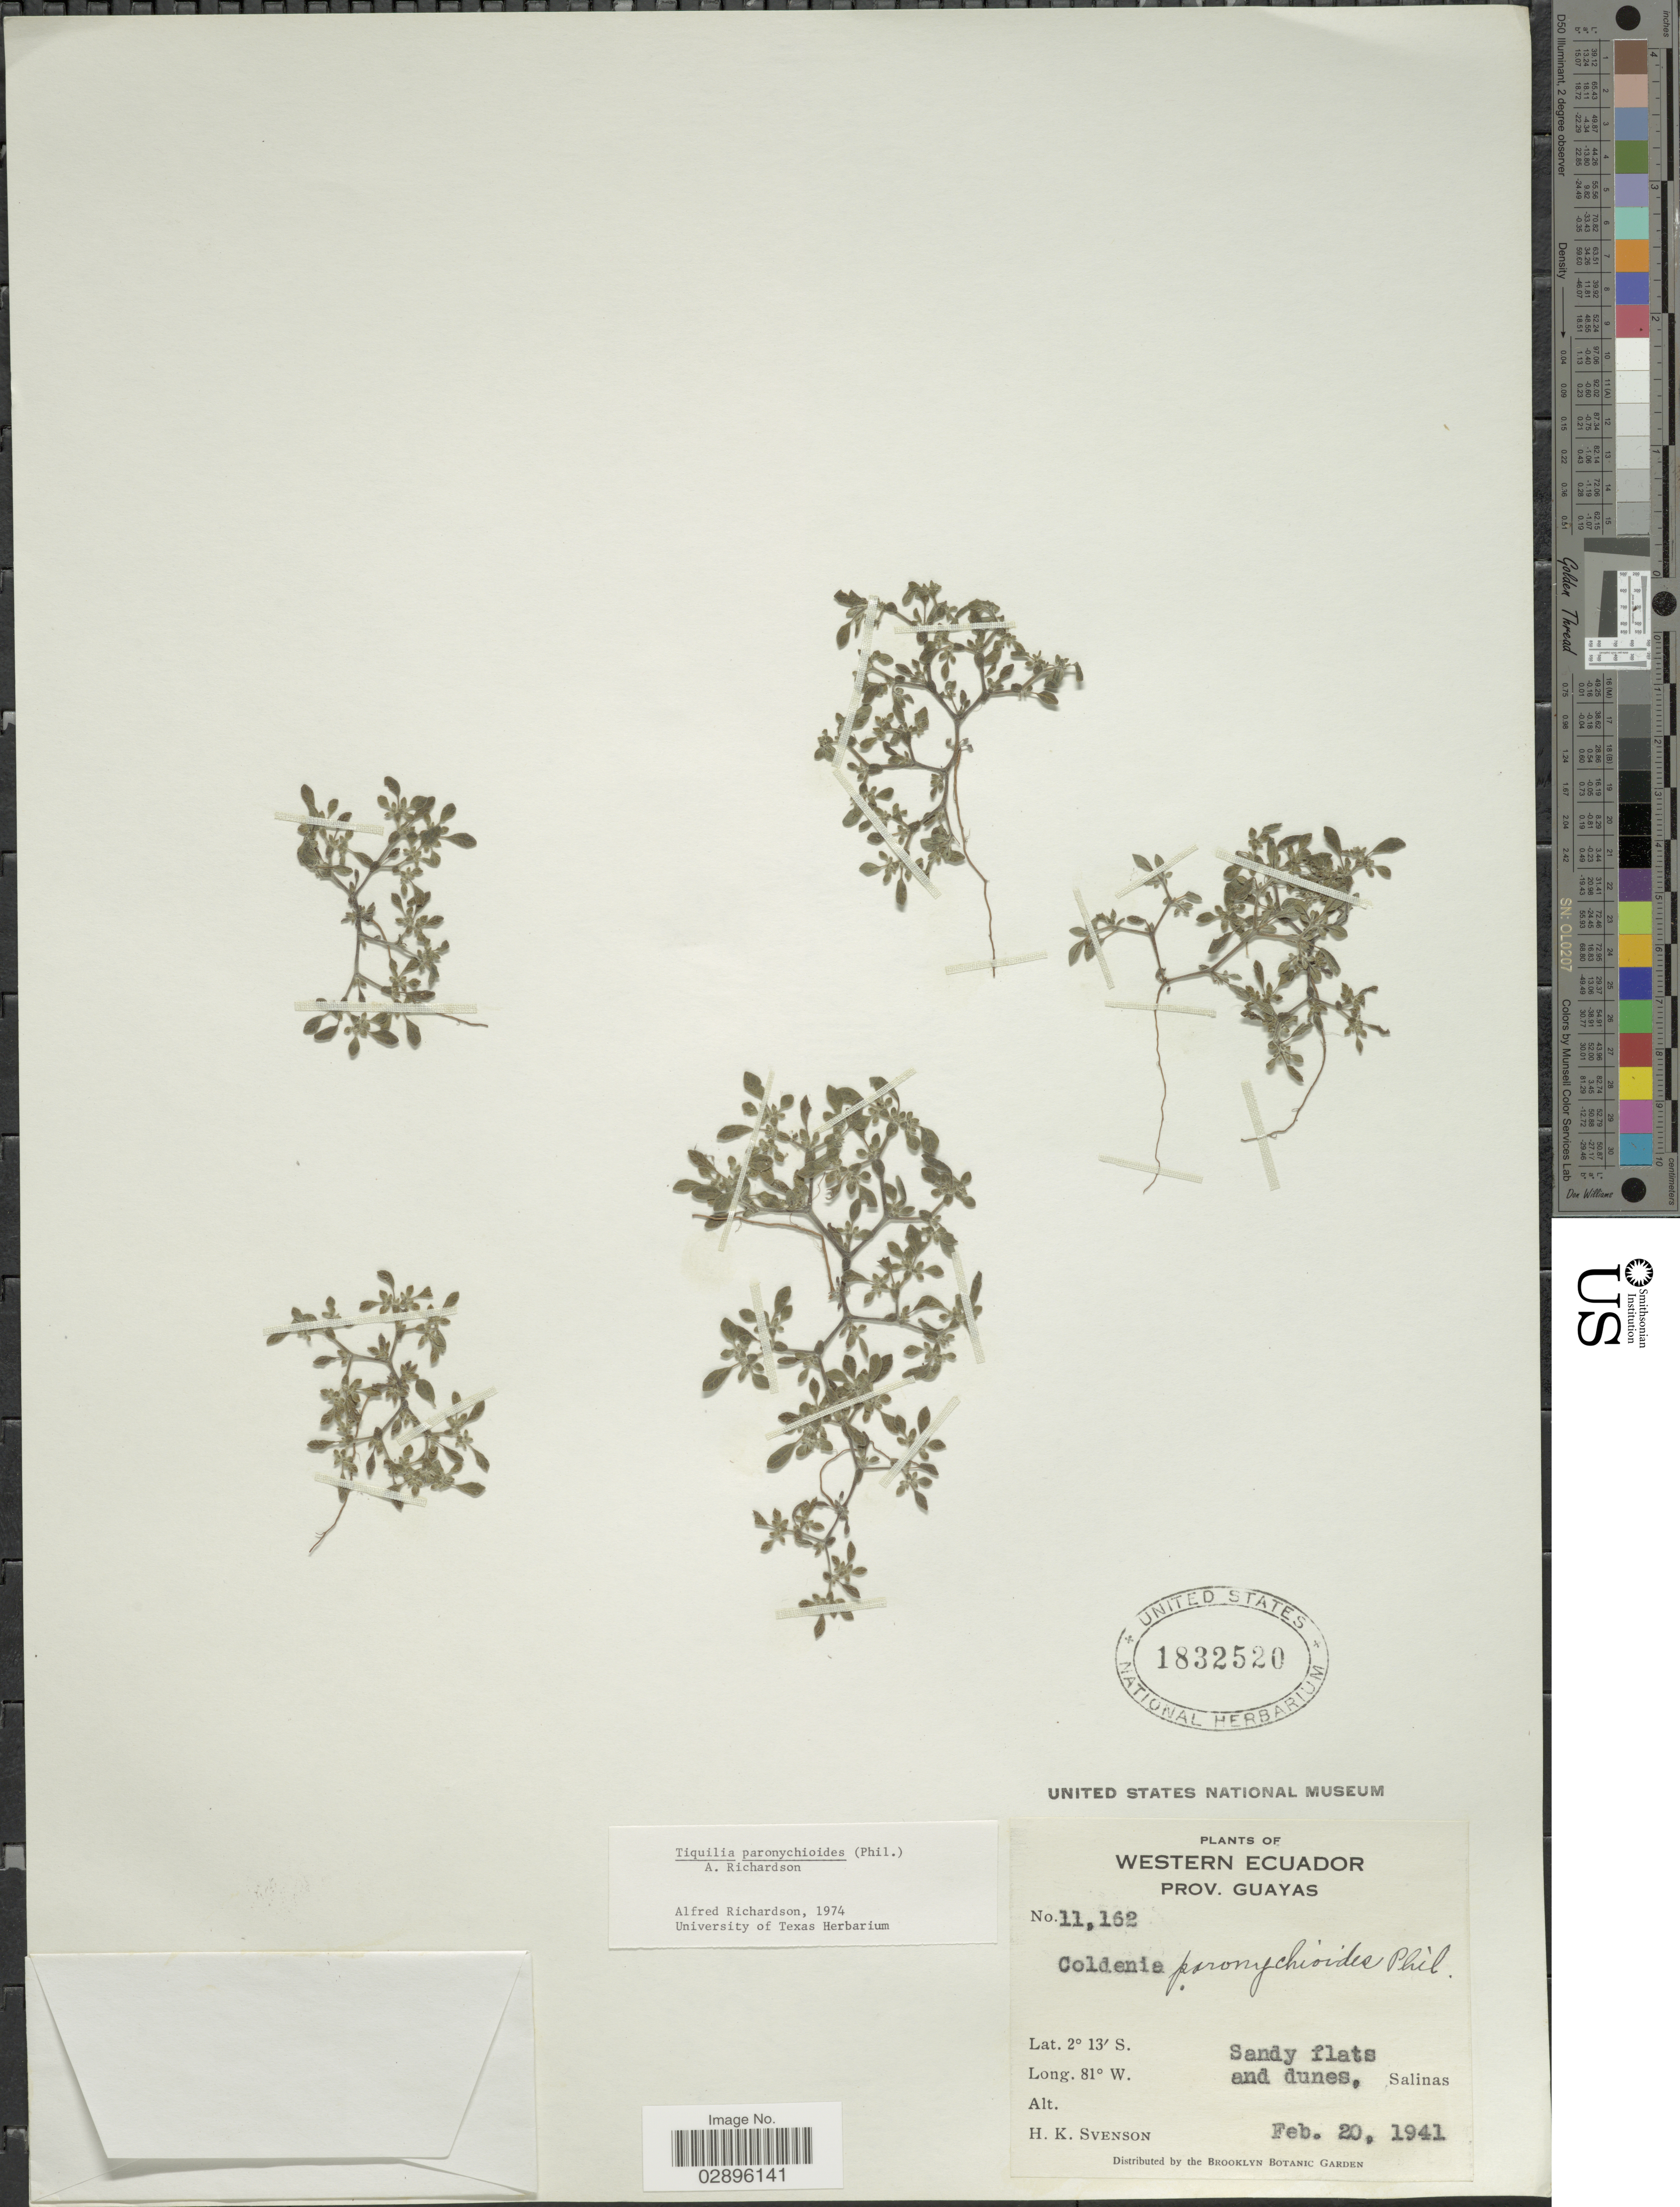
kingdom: Plantae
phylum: Tracheophyta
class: Magnoliopsida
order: Boraginales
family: Ehretiaceae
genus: Tiquilia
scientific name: Tiquilia paronychioides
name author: (Phil.) A.T. Richardson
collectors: H. K. Svenson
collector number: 11162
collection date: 1941-02-20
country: Ecuador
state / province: Guayas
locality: Western Ecuador. Sandy flats and dunes, Salinas.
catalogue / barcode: US 1832520